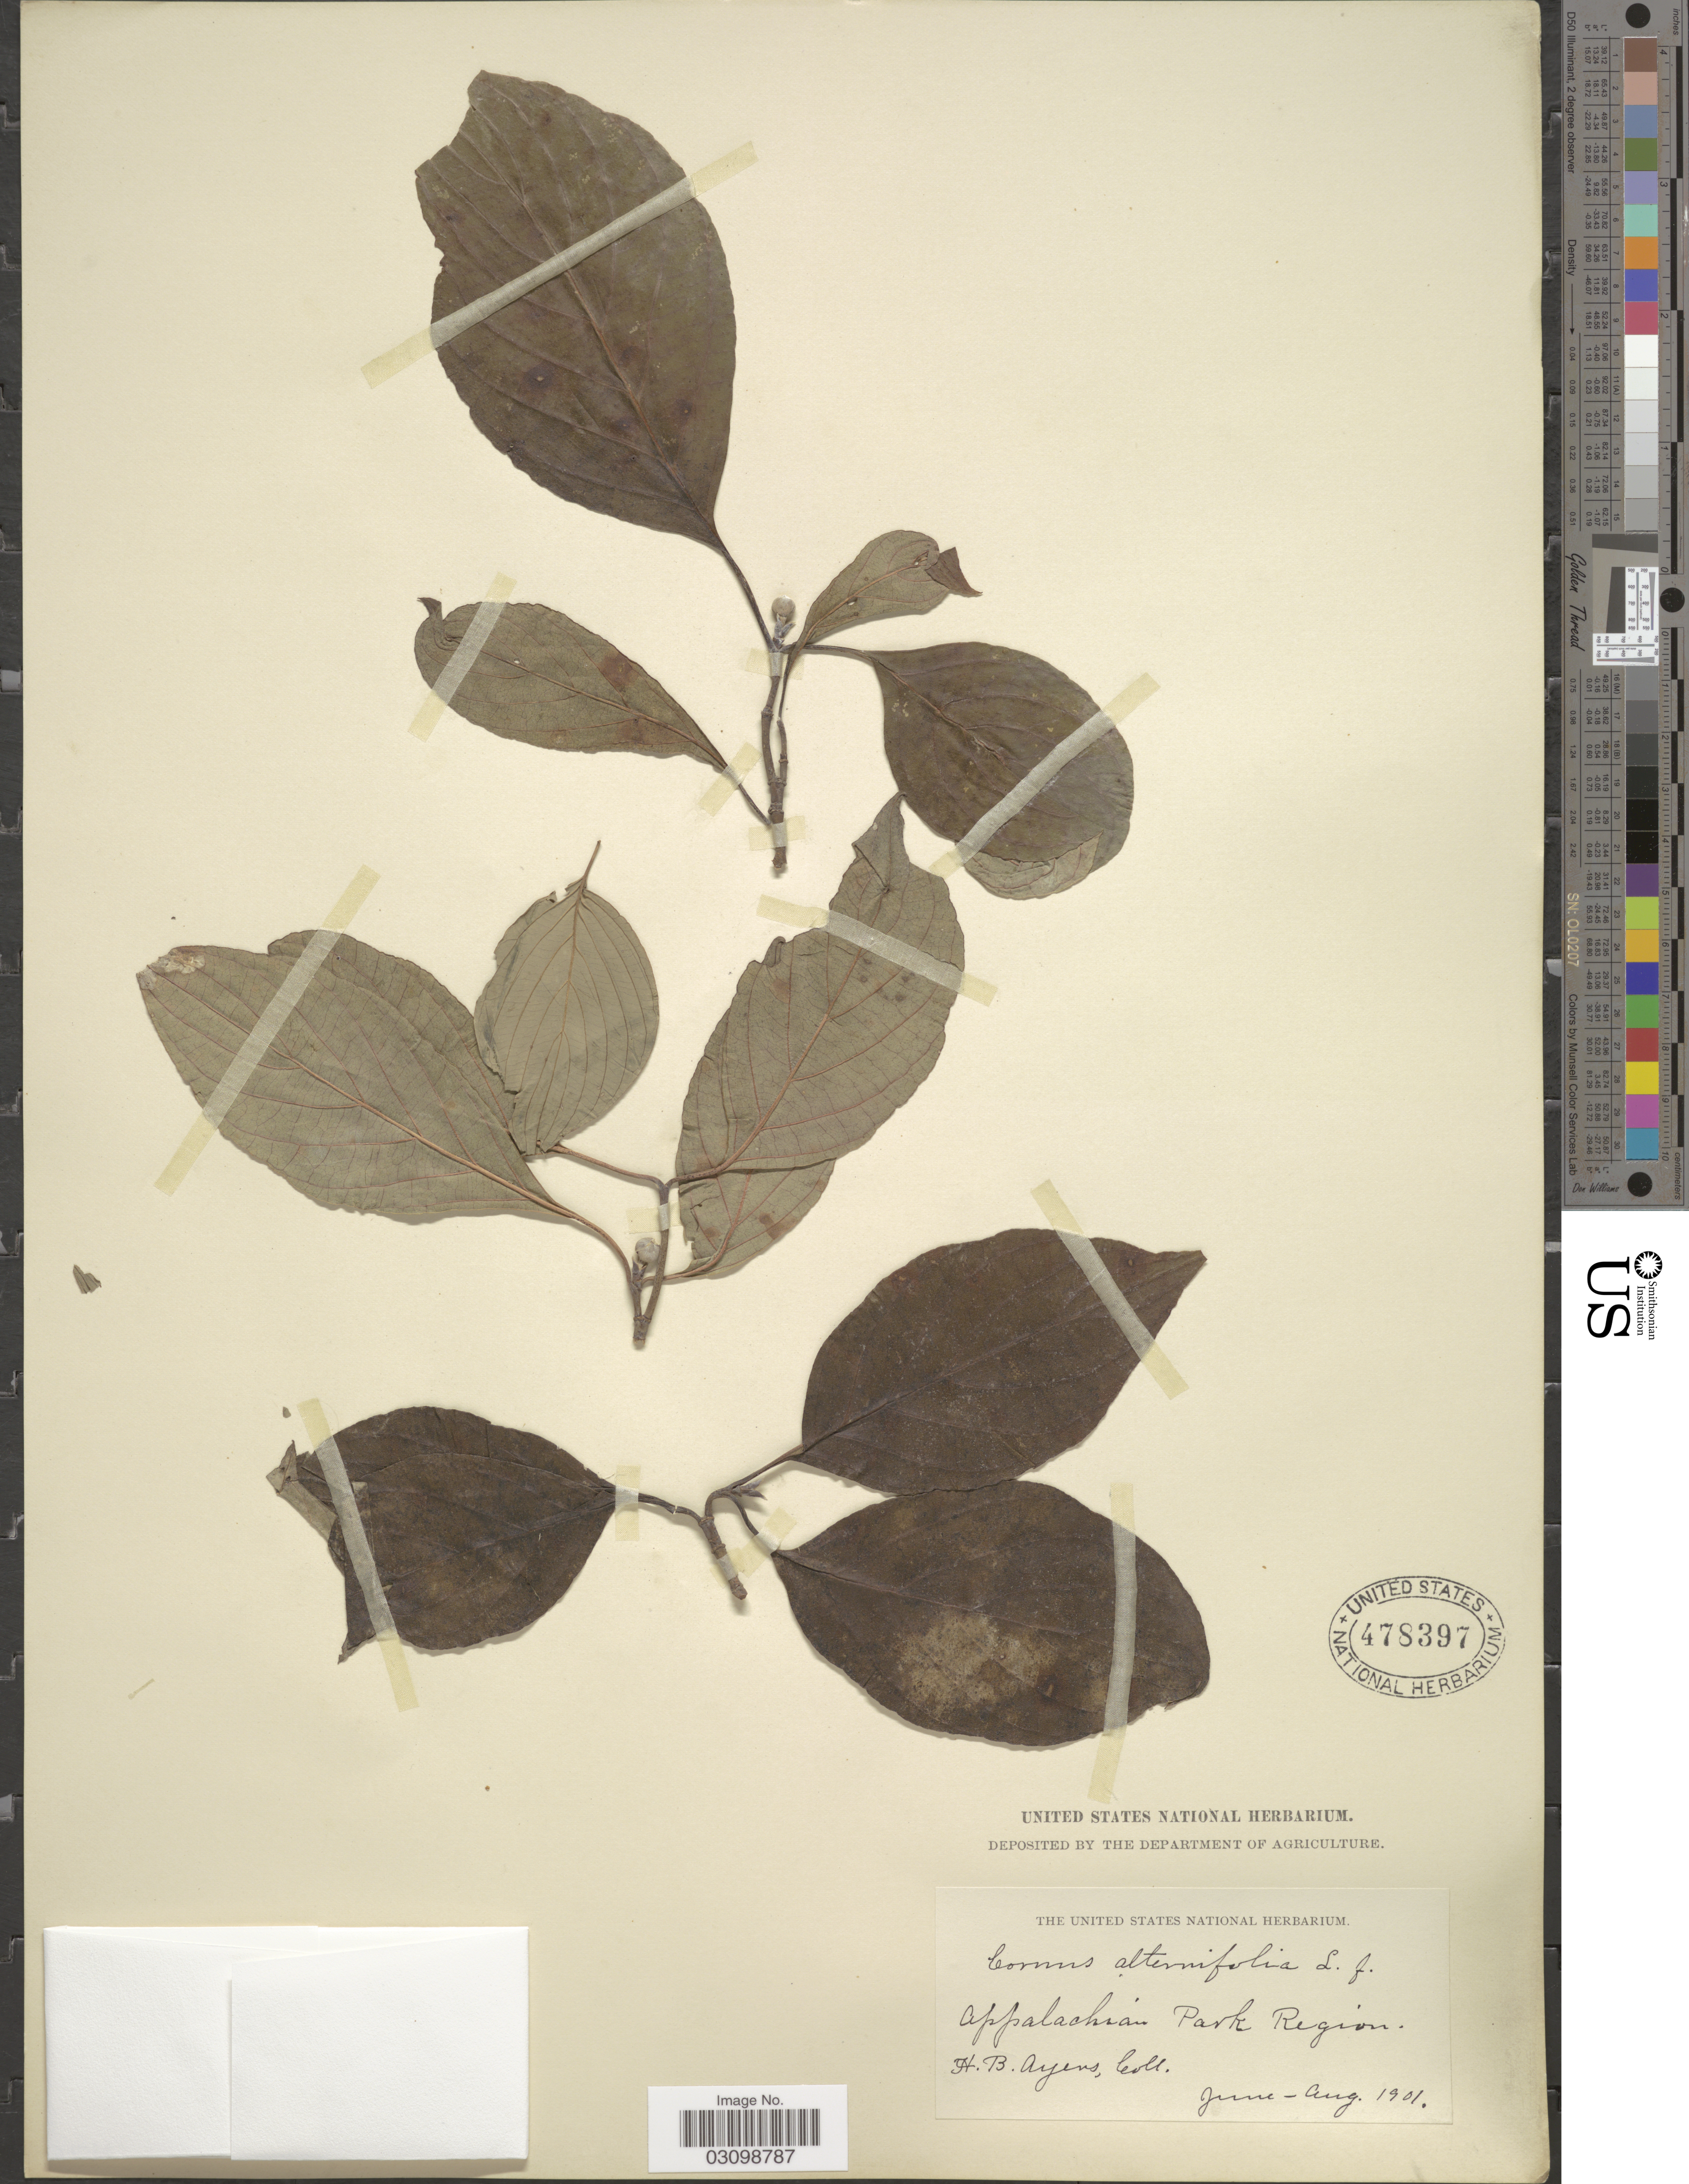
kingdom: Plantae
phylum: Tracheophyta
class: Magnoliopsida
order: Cornales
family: Cornaceae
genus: Cornus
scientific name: Cornus alternifolia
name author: L.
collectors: H. Ayens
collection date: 1901-06/1901-08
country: United States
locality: Appalachia Park Region.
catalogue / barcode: US 478397